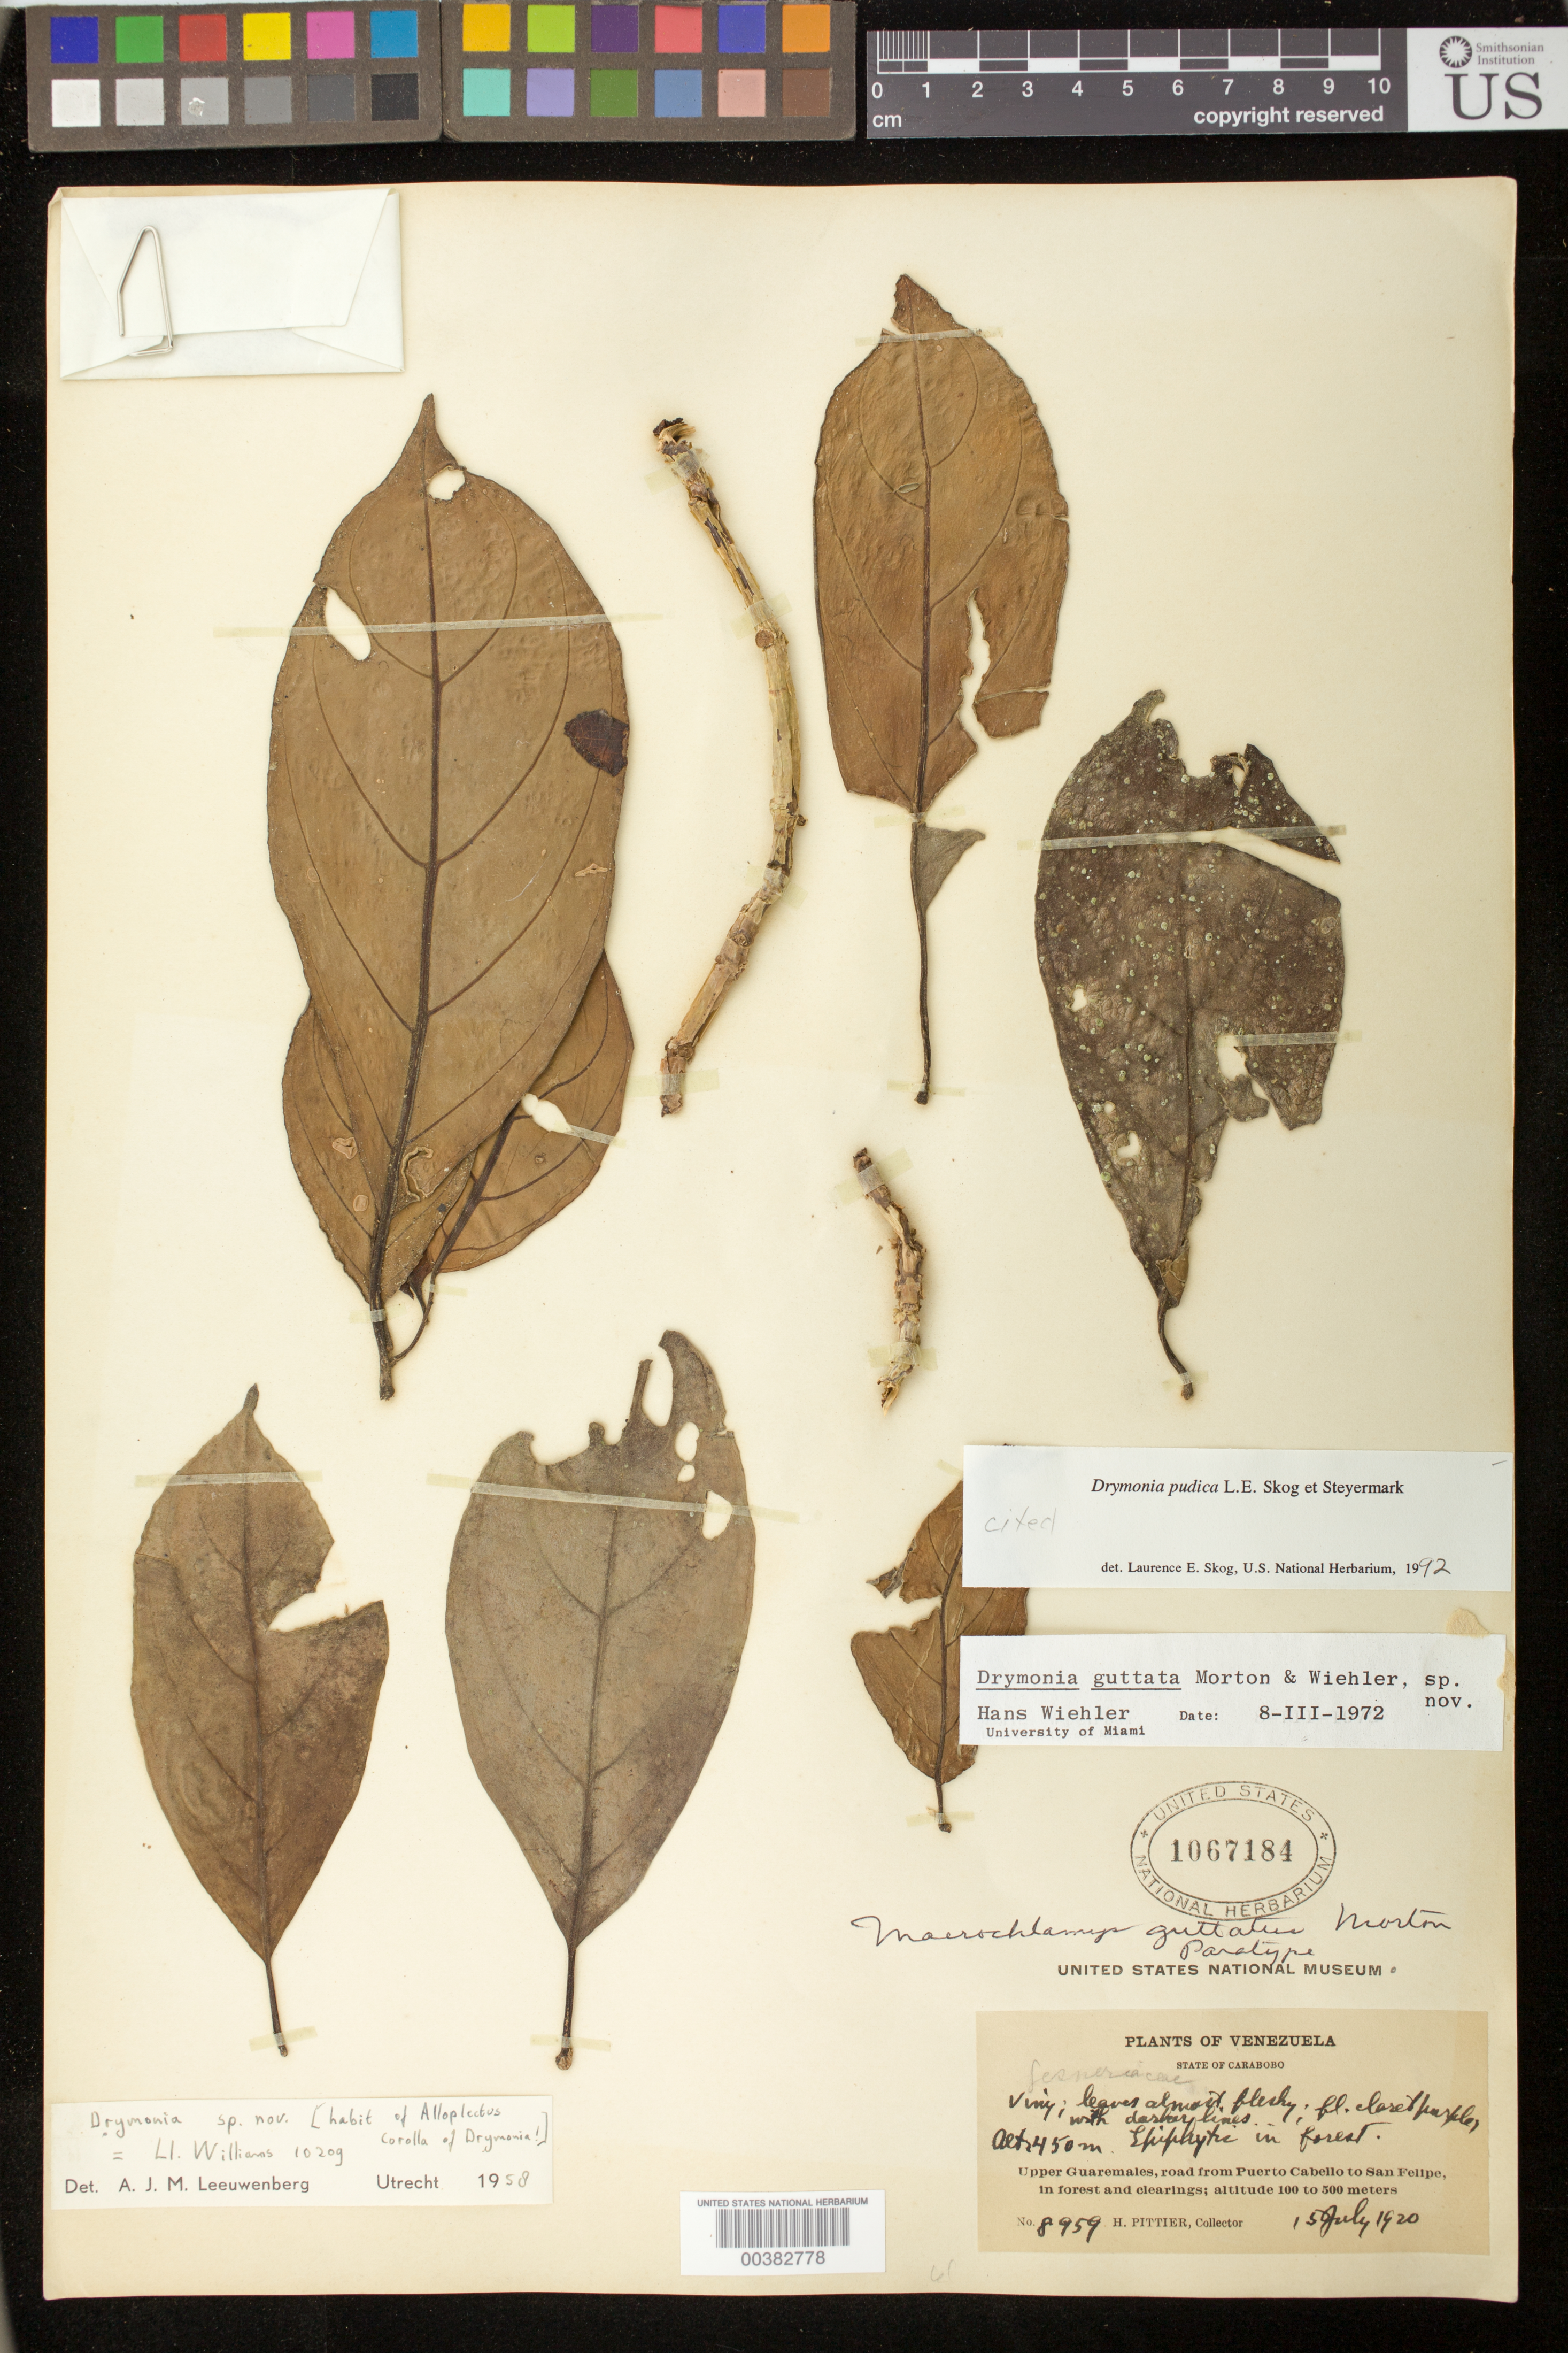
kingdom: Plantae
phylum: Tracheophyta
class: Magnoliopsida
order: Lamiales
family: Gesneriaceae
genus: Drymonia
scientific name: Drymonia pudica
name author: L.E. Skog & Steyerm.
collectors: H. F. Pittier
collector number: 8959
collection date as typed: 15 Jul 1920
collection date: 1920-07-15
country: Venezuela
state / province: Carabobo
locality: Upper Guaremales, road from Puerto Cabello to San Felipe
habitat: In forest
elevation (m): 450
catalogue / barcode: US 1067184